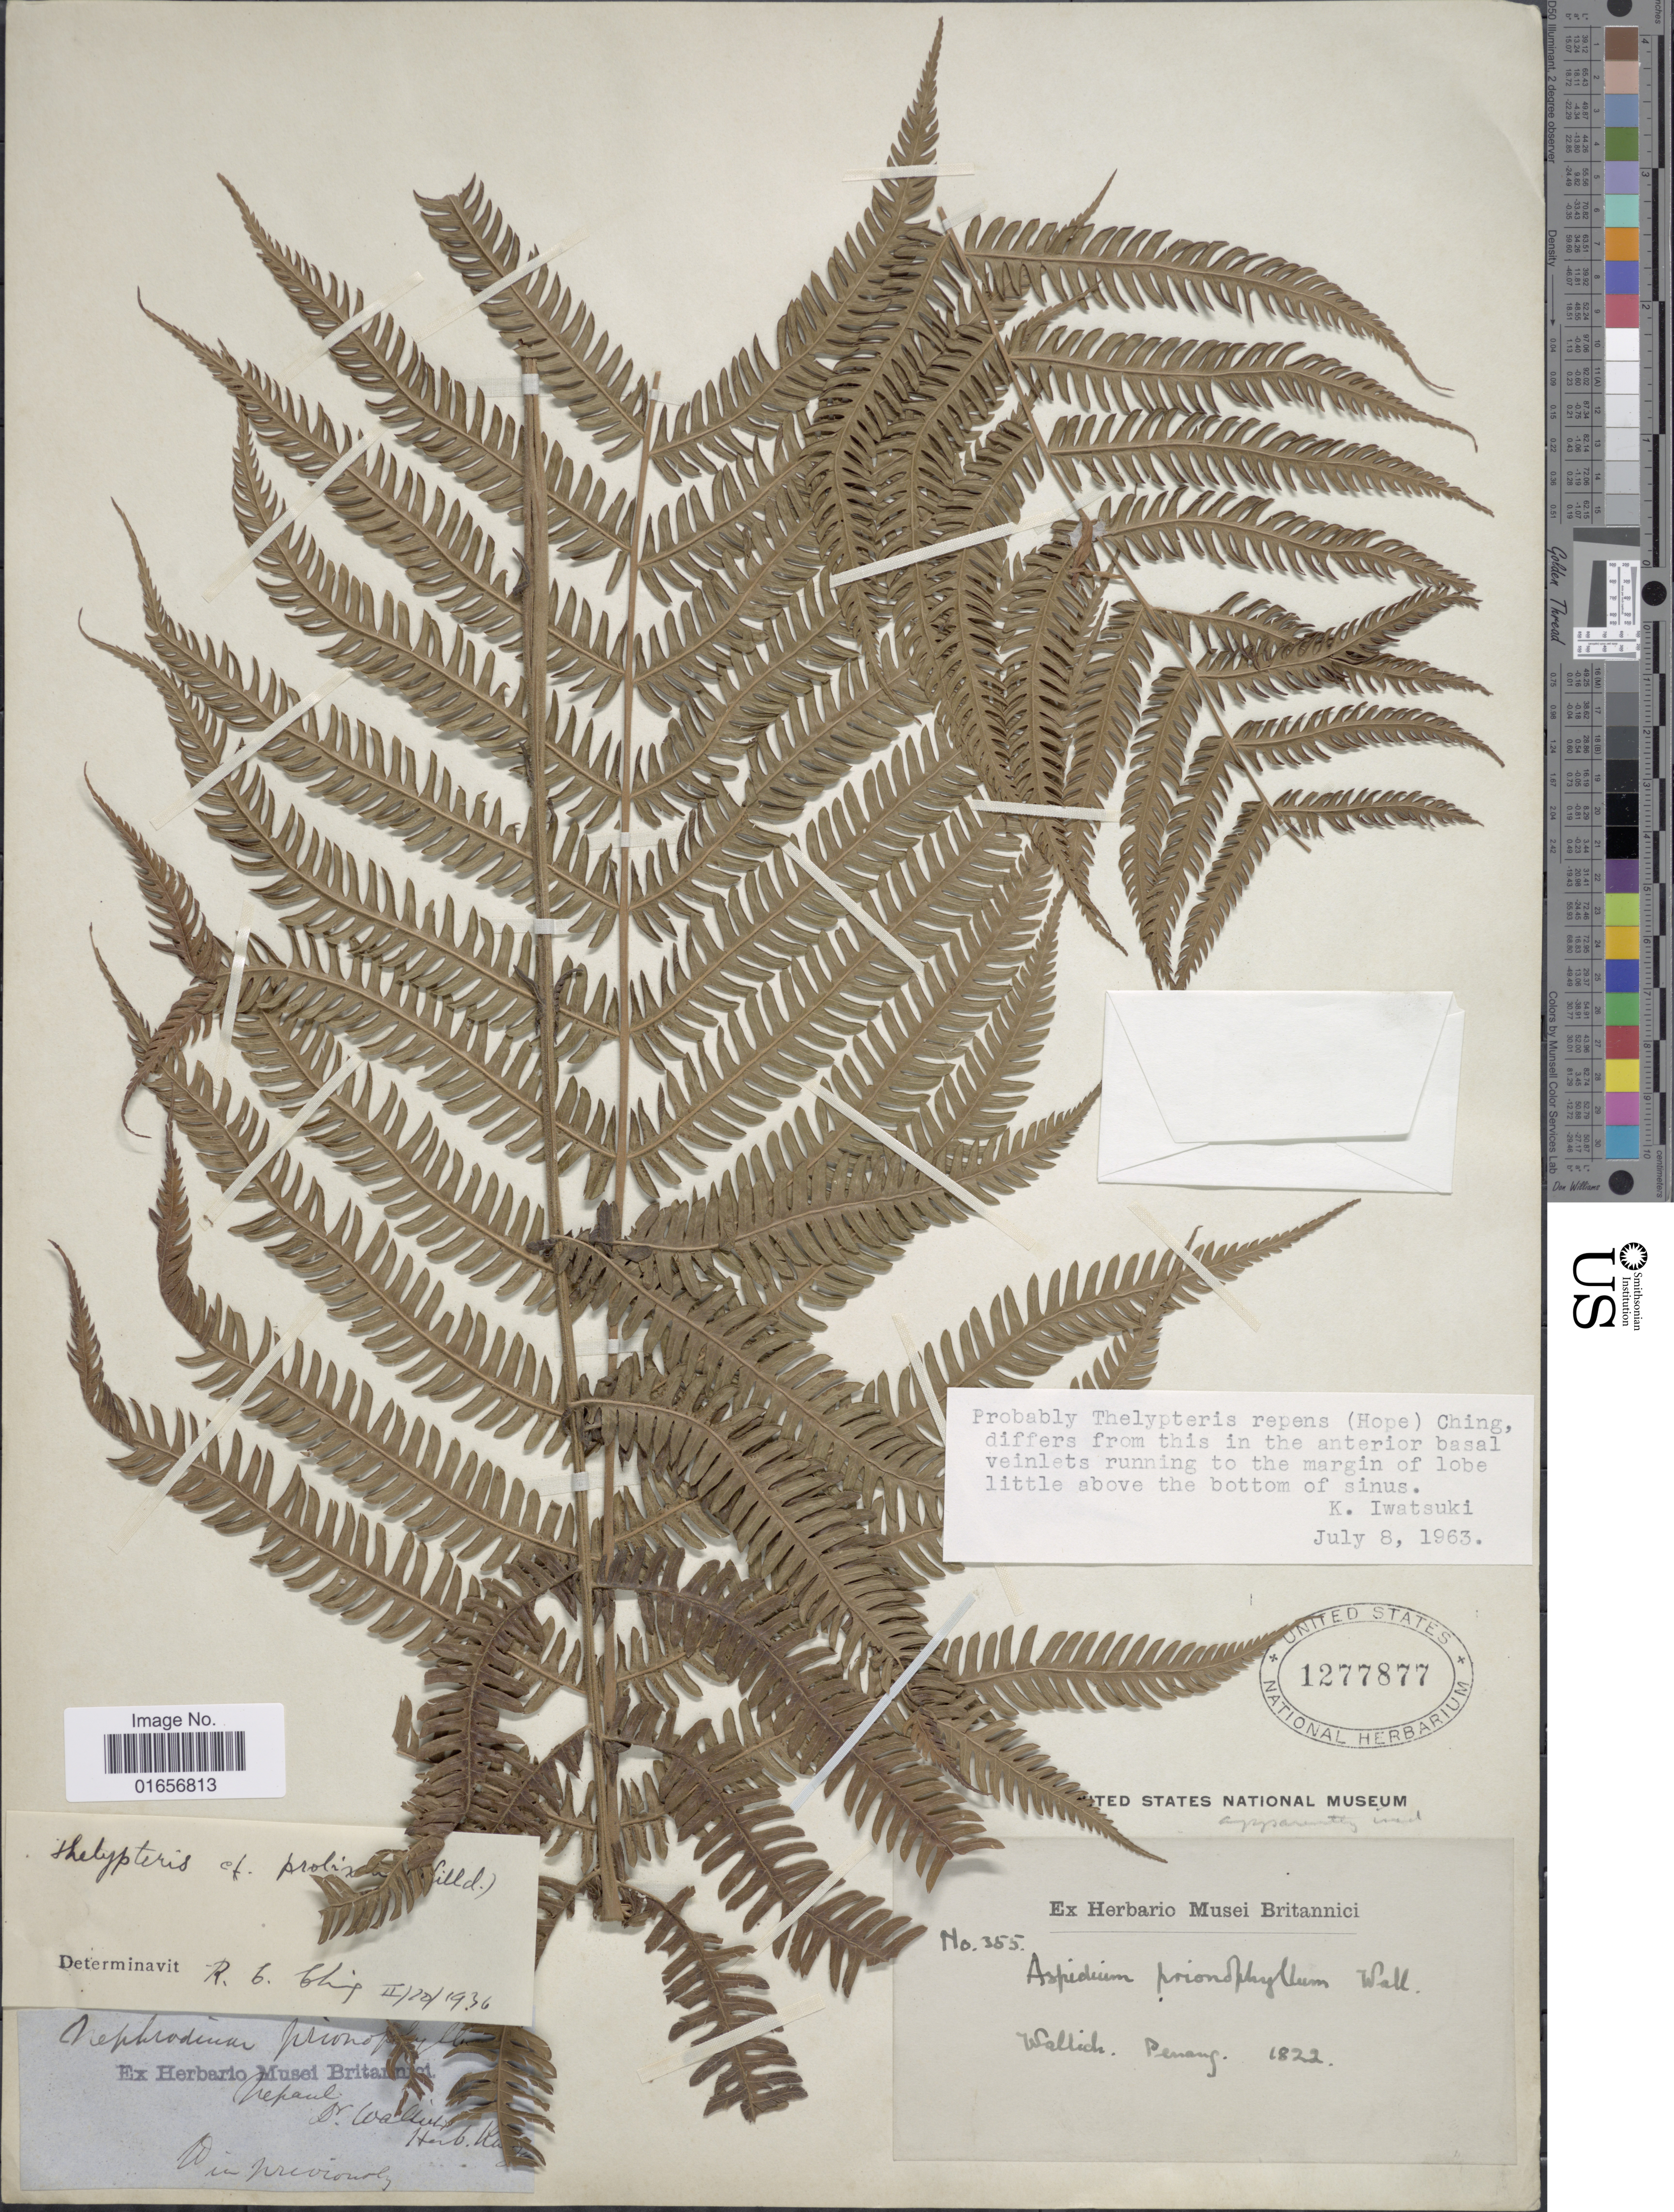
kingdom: Plantae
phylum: Tracheophyta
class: Polypodiopsida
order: Polypodiales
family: Thelypteridaceae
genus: Pseudocyclosorus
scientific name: Pseudocyclosorus repens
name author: (C. Hope) Ching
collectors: -- Wallich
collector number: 355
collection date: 1822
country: Malaysia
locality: Penang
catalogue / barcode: US 1277877